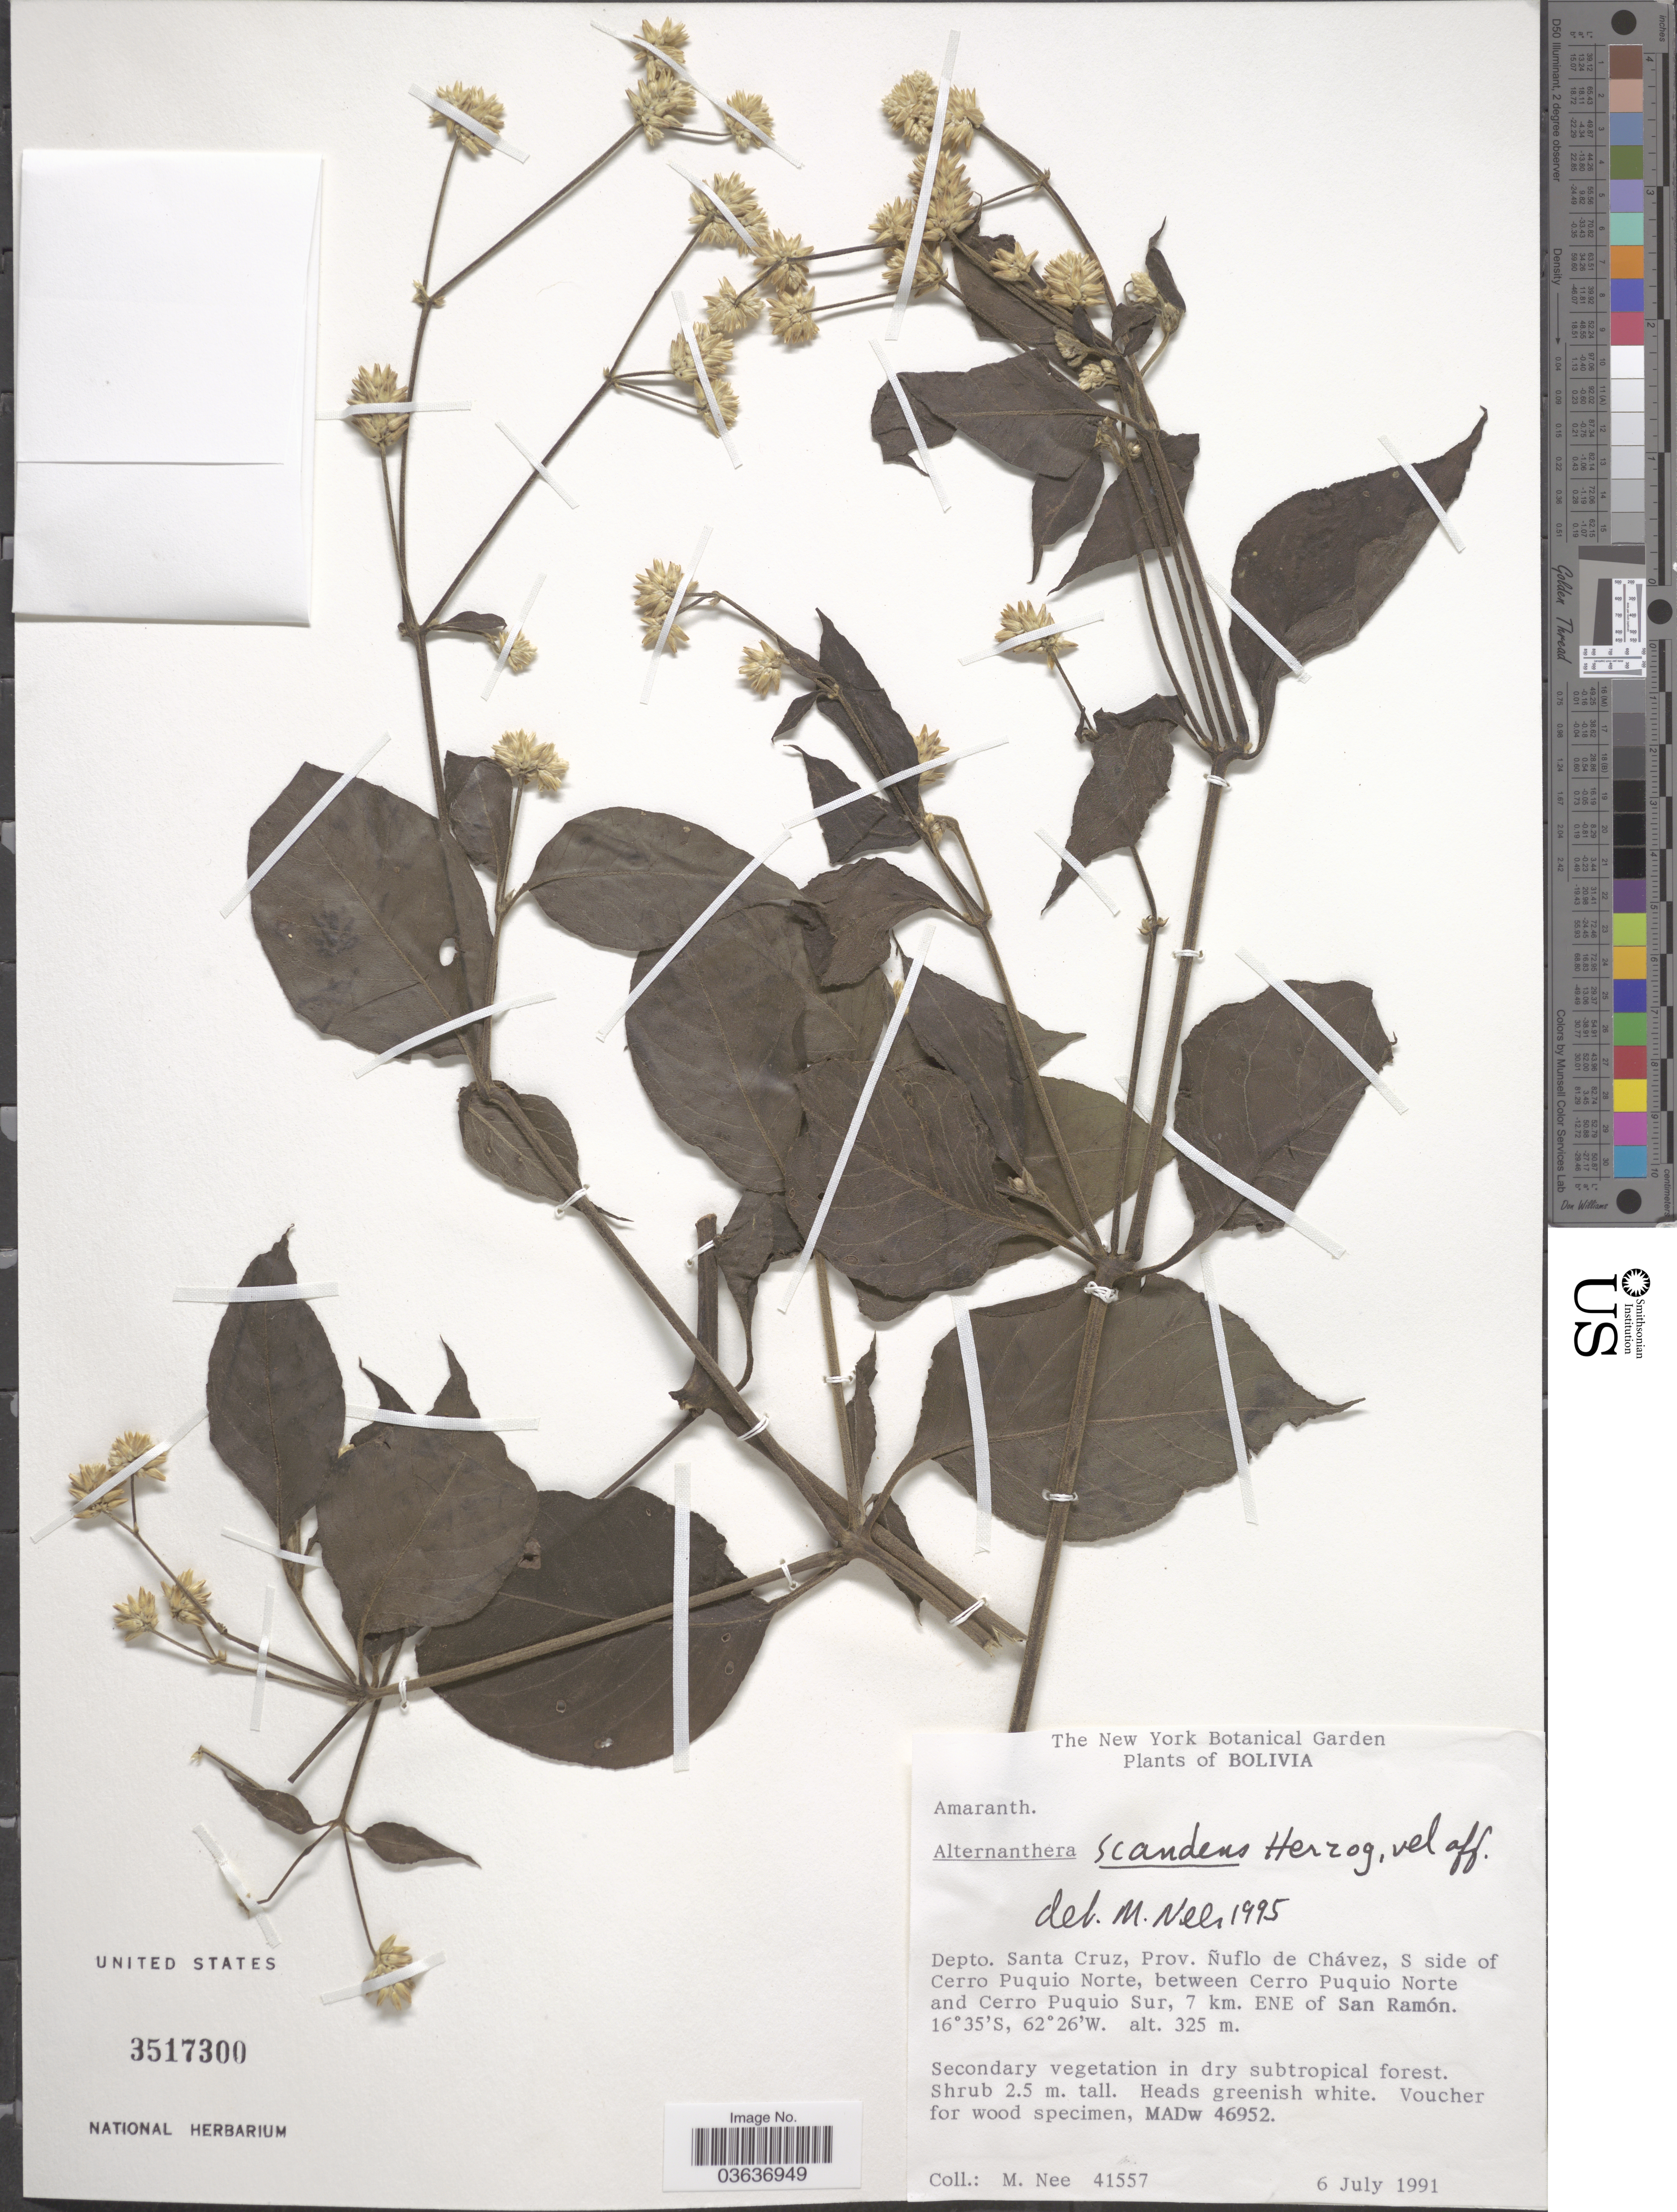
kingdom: Plantae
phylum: Tracheophyta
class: Magnoliopsida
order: Caryophyllales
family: Amaranthaceae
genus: Alternanthera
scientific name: Alternanthera scandens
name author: Herzog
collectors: M. Nee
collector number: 41557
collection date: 1991-07-06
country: Bolivia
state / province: Santa Cruz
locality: Depto. Santa Cruz, Prov. Ñuflo de Chávez, S side of Cerro Puquio Norte, between Cerro Puquio Norte and Cerro Puquio Sur, 7 km. ENE of San Ramón.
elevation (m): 325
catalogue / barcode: US 3517300